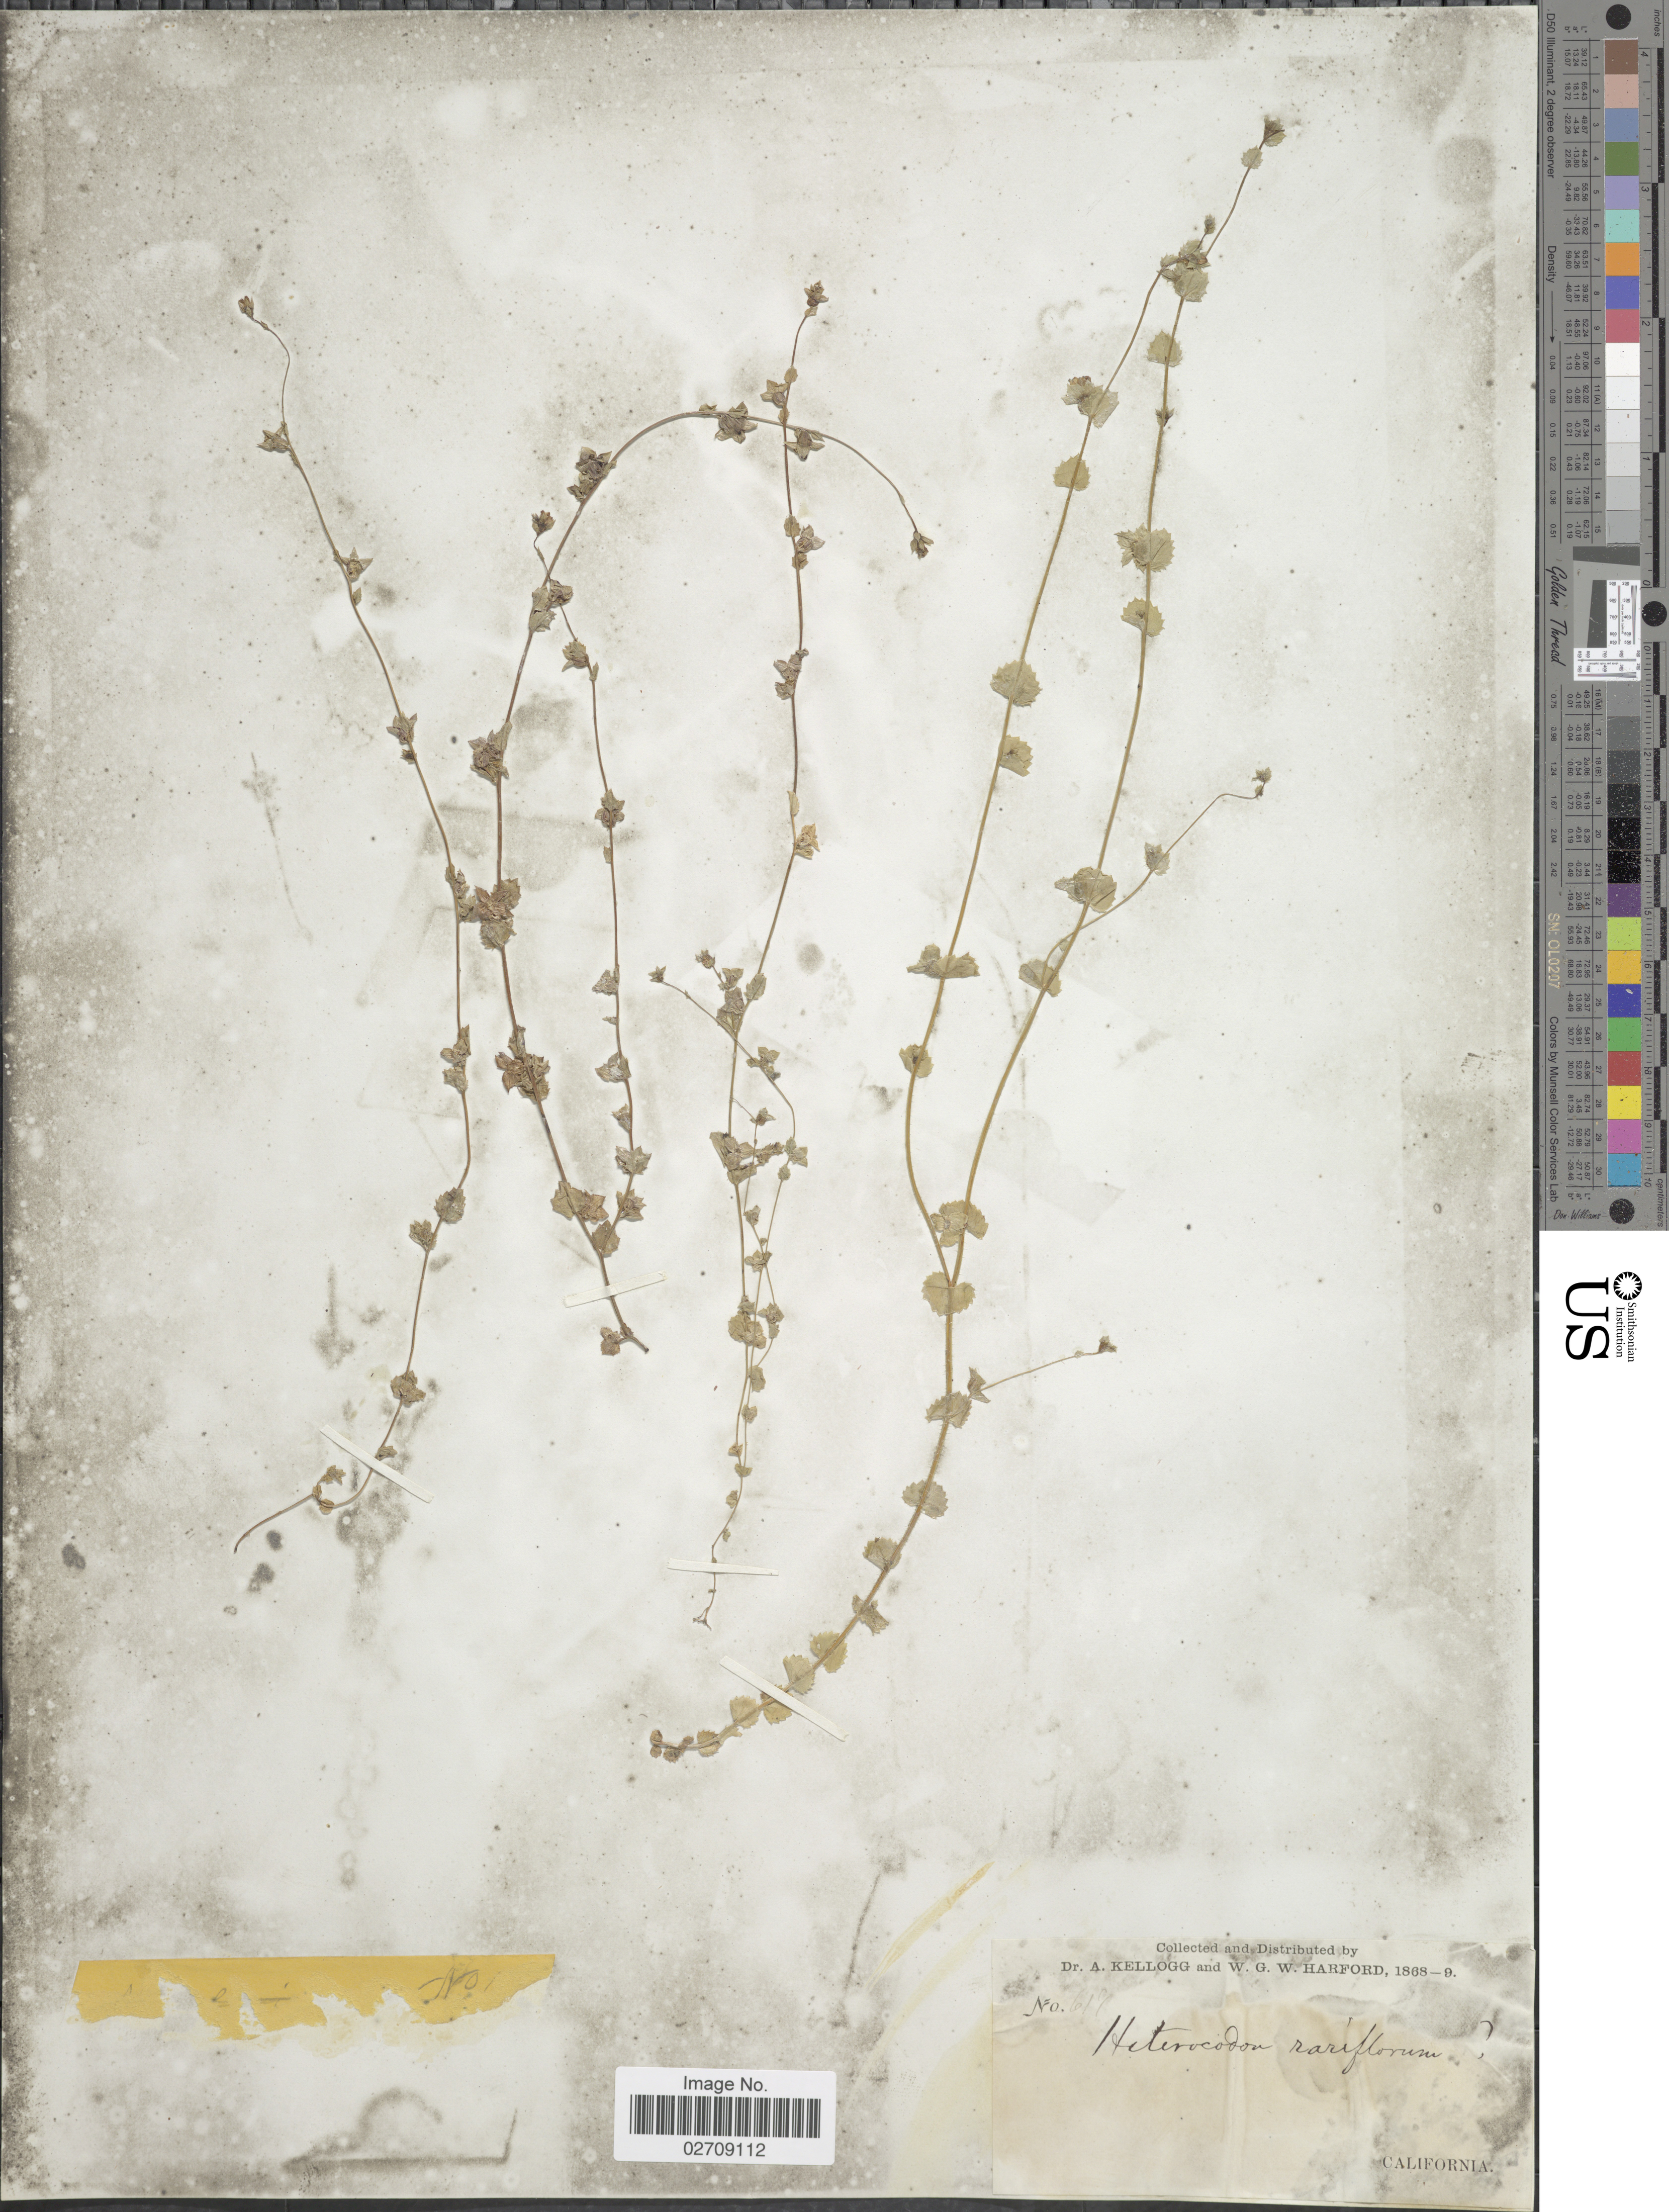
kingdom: Plantae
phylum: Tracheophyta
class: Magnoliopsida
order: Asterales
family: Campanulaceae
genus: Heterocodon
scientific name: Heterocodon rariflorum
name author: Nutt.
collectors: A. Kellogg & W. G. W. Harford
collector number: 619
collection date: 1868/1869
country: United States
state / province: California